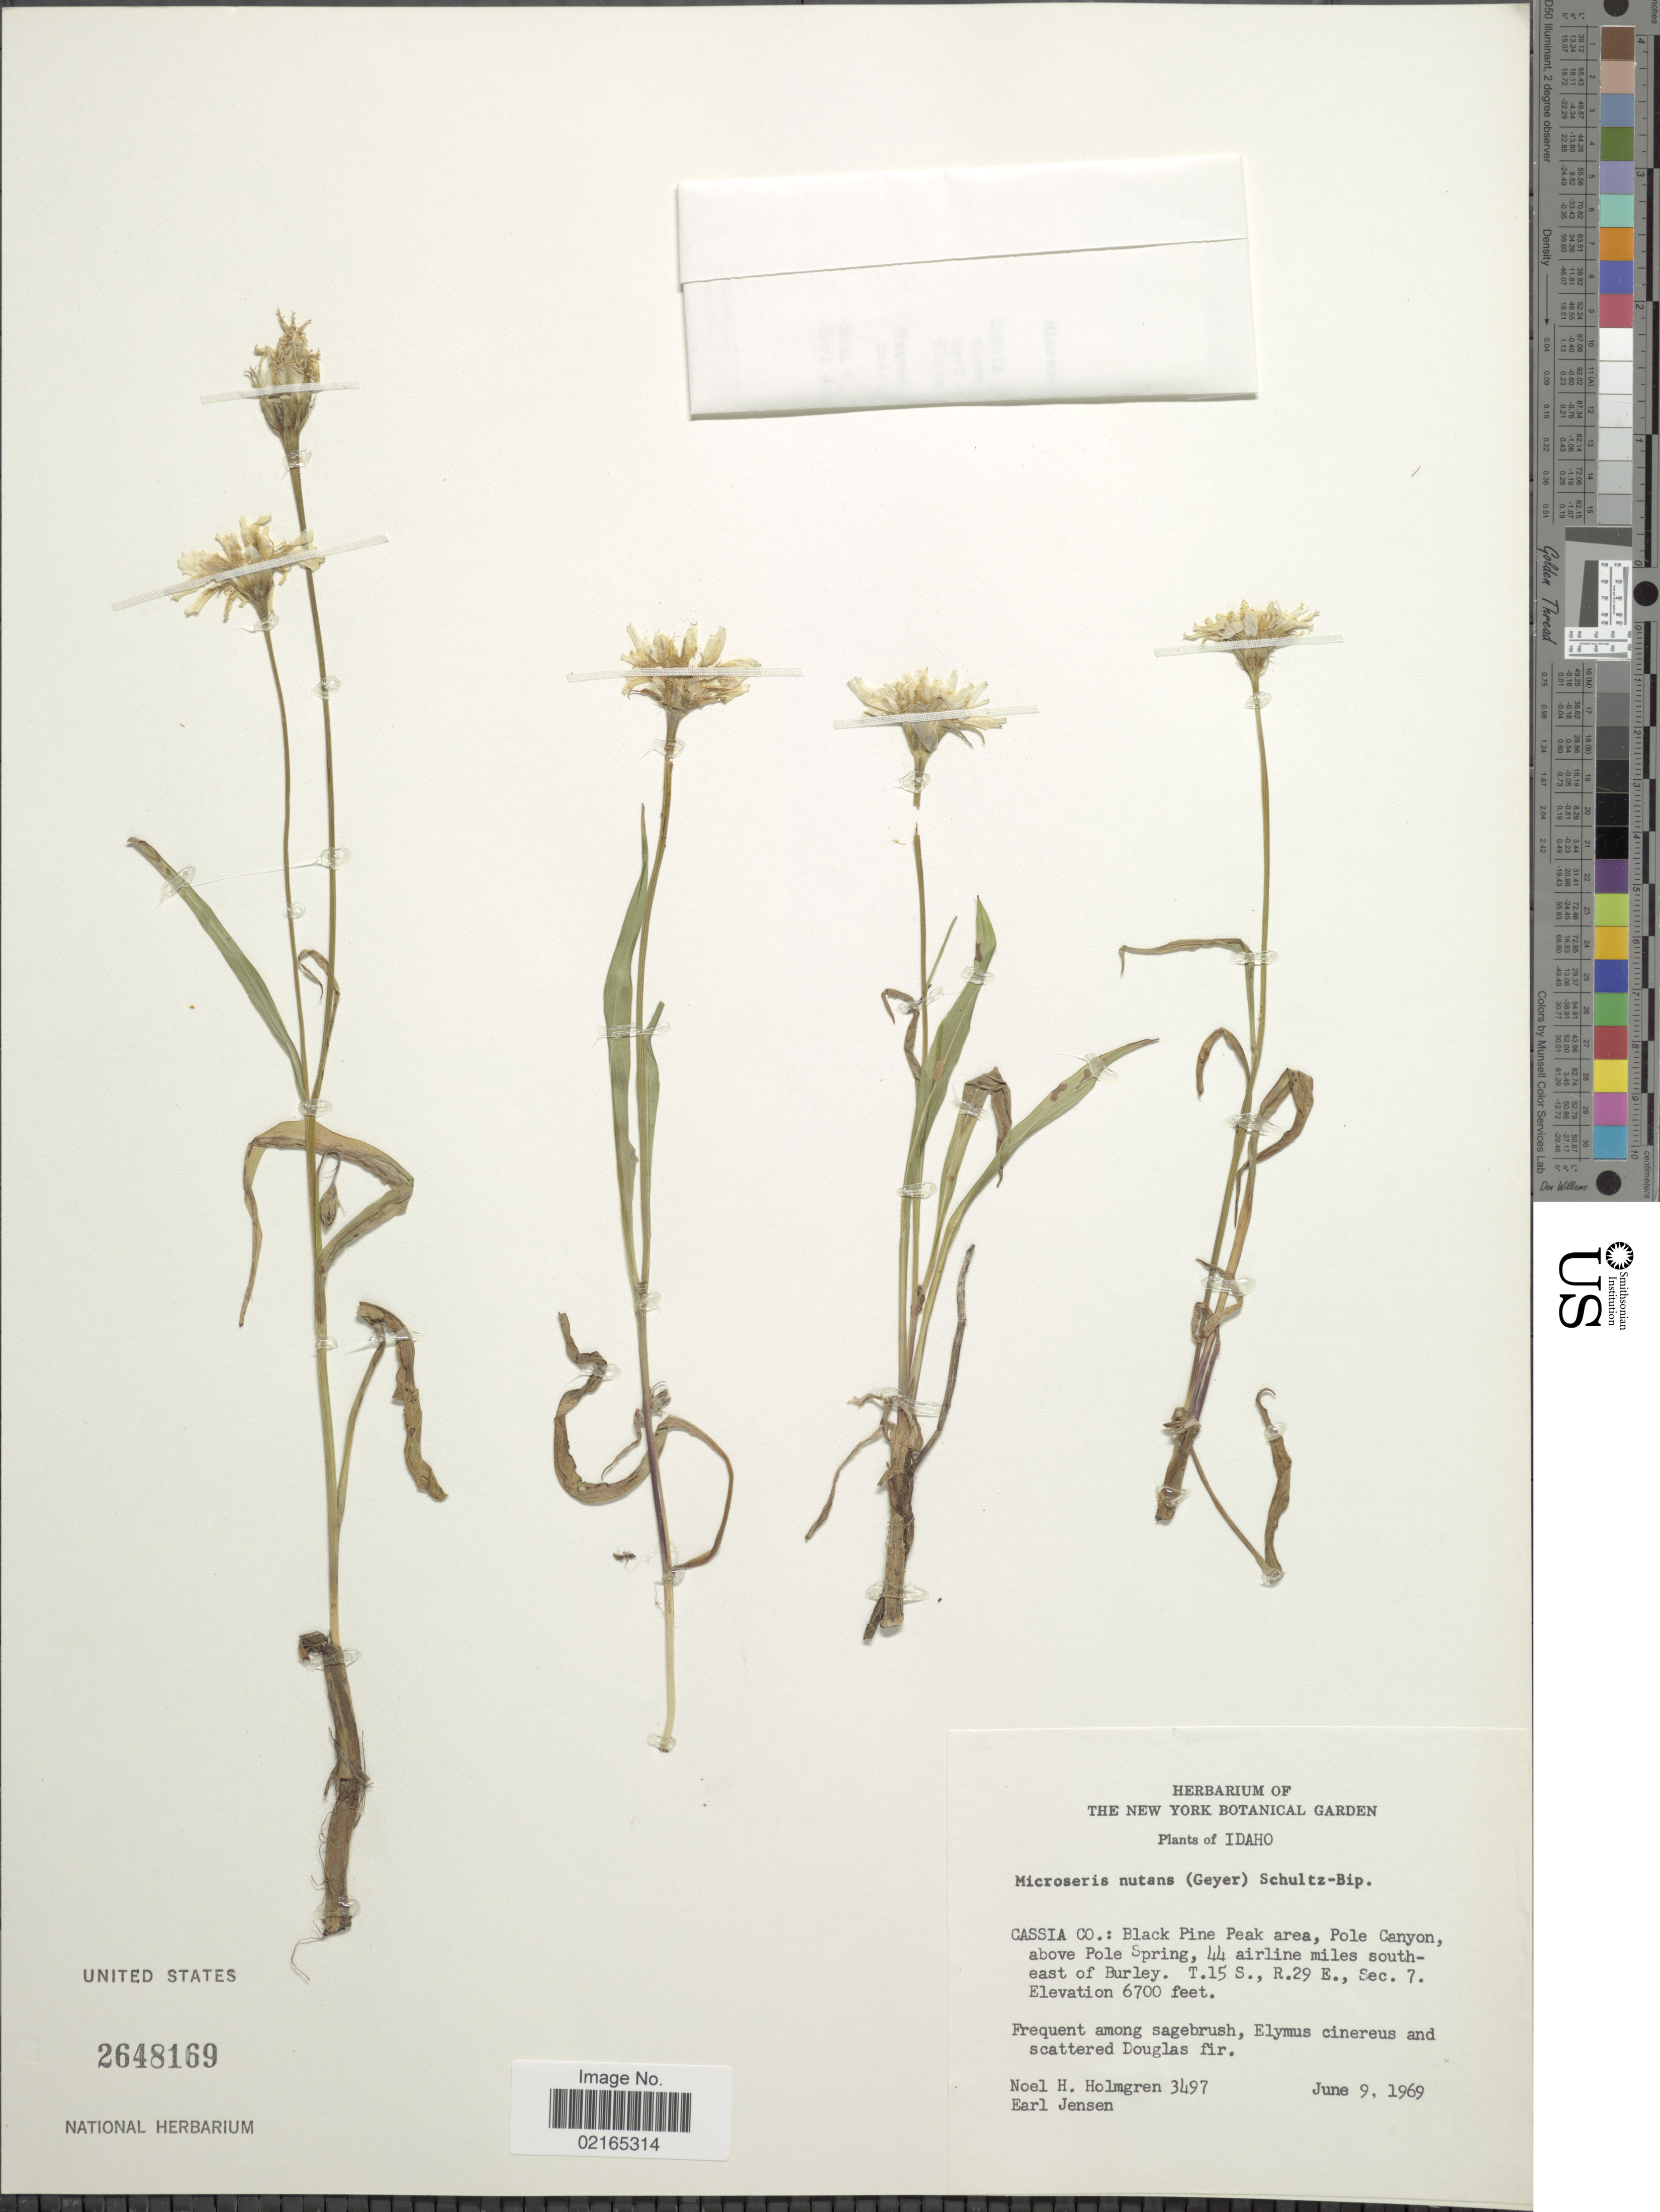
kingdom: Plantae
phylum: Tracheophyta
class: Magnoliopsida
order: Asterales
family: Asteraceae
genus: Microseris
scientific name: Microseris nutans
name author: (Hook.) Sch. Bip.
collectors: N. H. Holmgren & E. Jensen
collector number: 3497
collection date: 1969-06-09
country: United States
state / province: Idaho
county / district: Cassia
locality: Black Pine area, Pole Canyon, above Pole Spring, 44 airline miles south-east of Burley, T.15S., R.29E., Sec.7.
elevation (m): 2042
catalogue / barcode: US 2648169